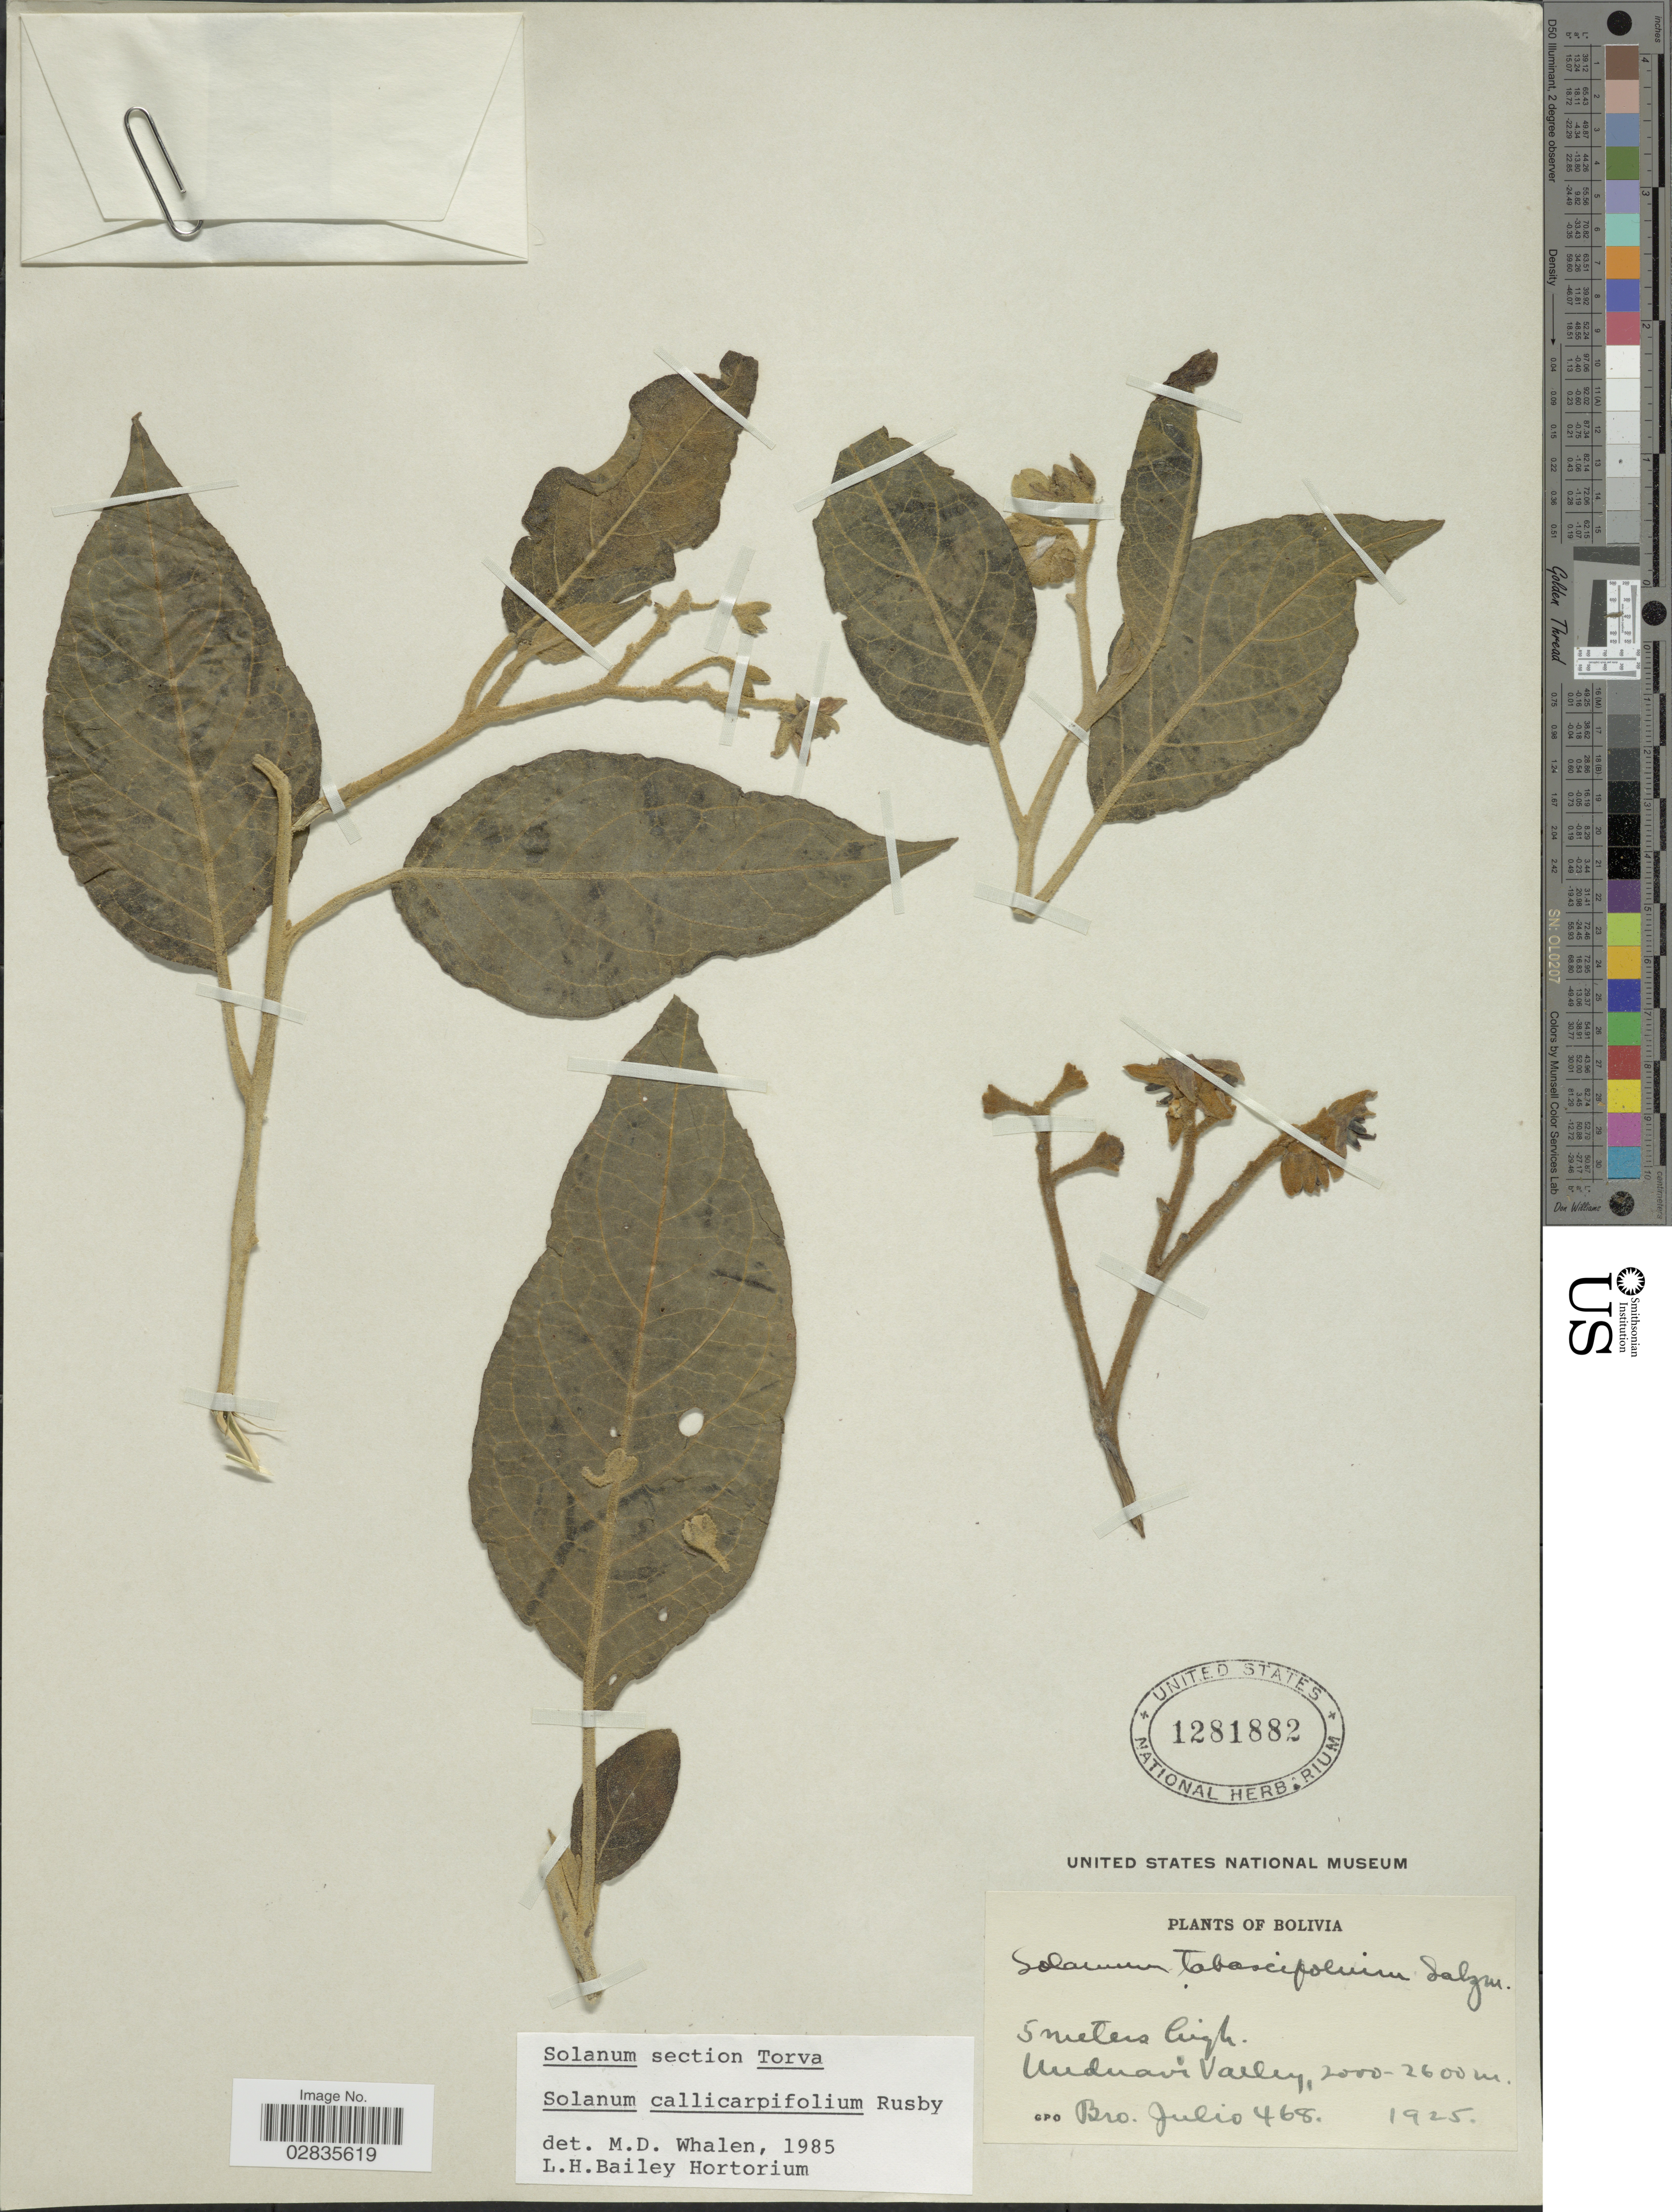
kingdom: Plantae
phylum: Tracheophyta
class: Magnoliopsida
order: Solanales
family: Solanaceae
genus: Solanum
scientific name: Solanum callicarpifolium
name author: Kunth & Bouché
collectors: Bro. Julio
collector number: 468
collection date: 1925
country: Bolivia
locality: Unduavi Valley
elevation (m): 2000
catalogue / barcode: US 1281882